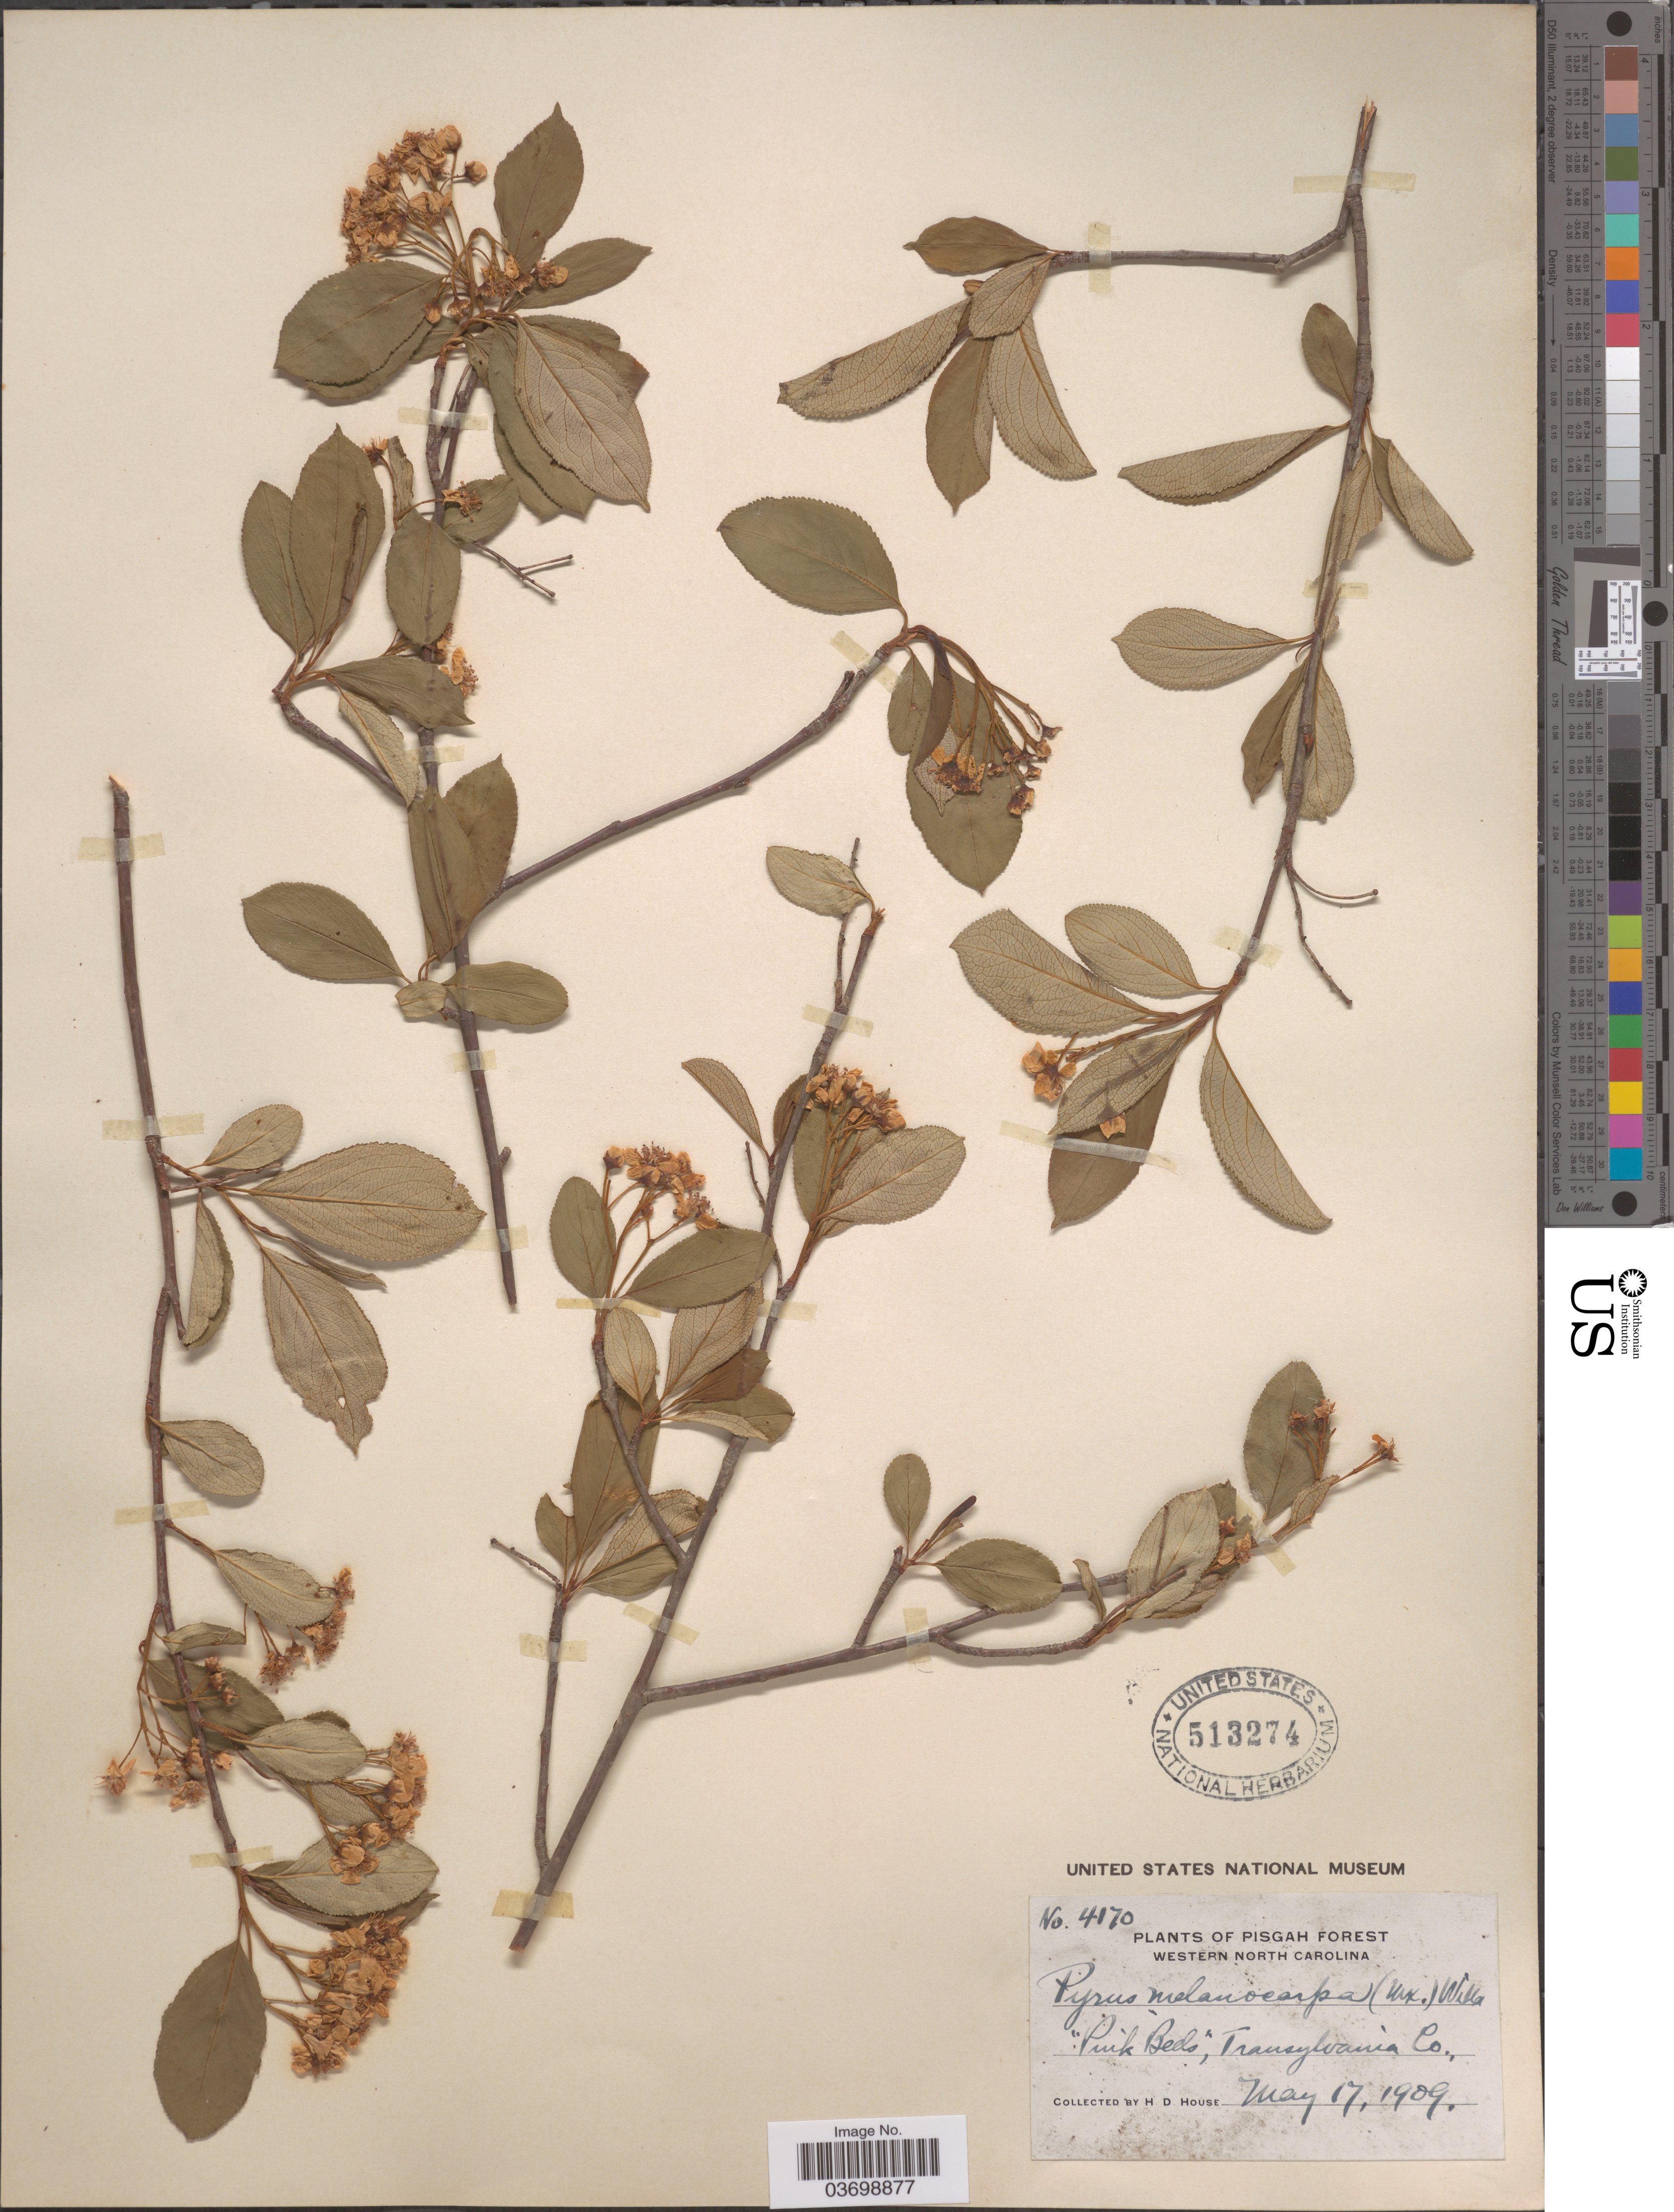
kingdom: Plantae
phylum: Tracheophyta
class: Magnoliopsida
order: Rosales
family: Rosaceae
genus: Aronia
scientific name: Aronia melanocarpa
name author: (Michx.) Elliott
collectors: H. D. House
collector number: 4170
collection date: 1909-05-17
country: United States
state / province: North Carolina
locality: Pisgah Forest, Western North Carolina. "Pink Beds," Transylvania Co.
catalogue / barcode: US 513274